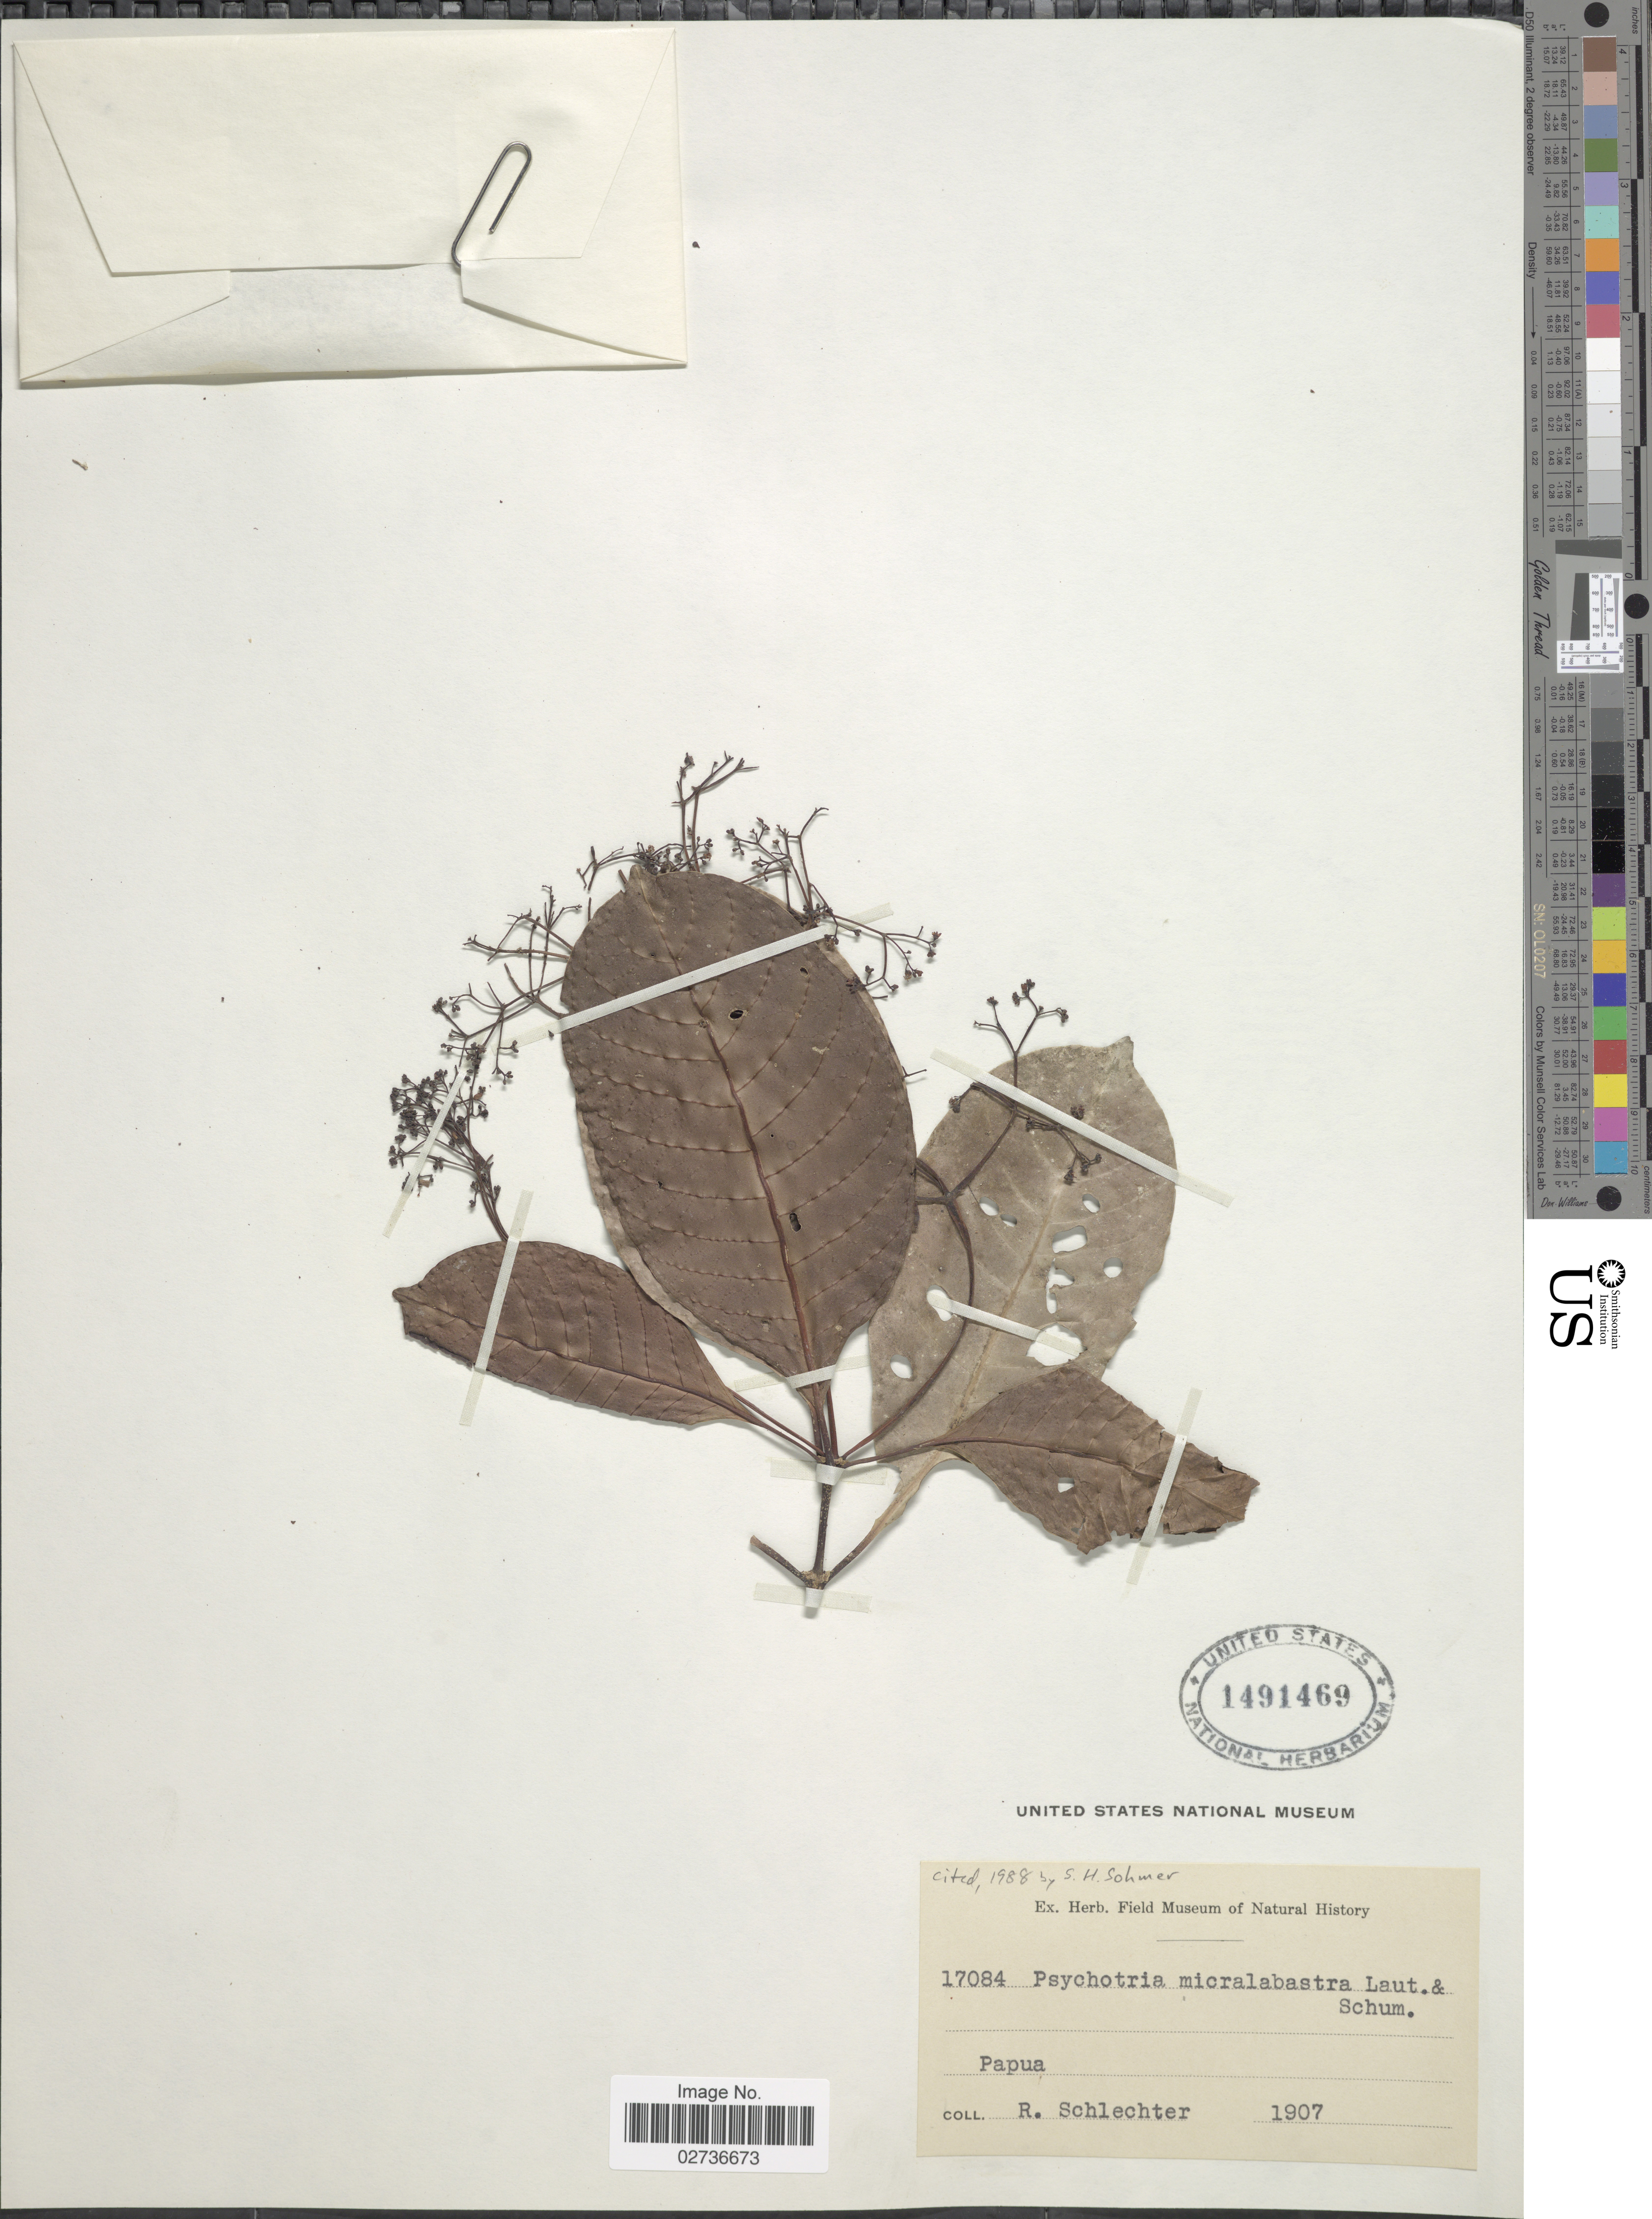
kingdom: Plantae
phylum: Tracheophyta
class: Magnoliopsida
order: Gentianales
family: Rubiaceae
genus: Psychotria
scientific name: Psychotria micralabastra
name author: (Lauterb. & K. Schum.) Valeton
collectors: F. R. R. Schlechter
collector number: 17084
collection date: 1907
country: Papua New Guinea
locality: Papua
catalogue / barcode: US 1491469